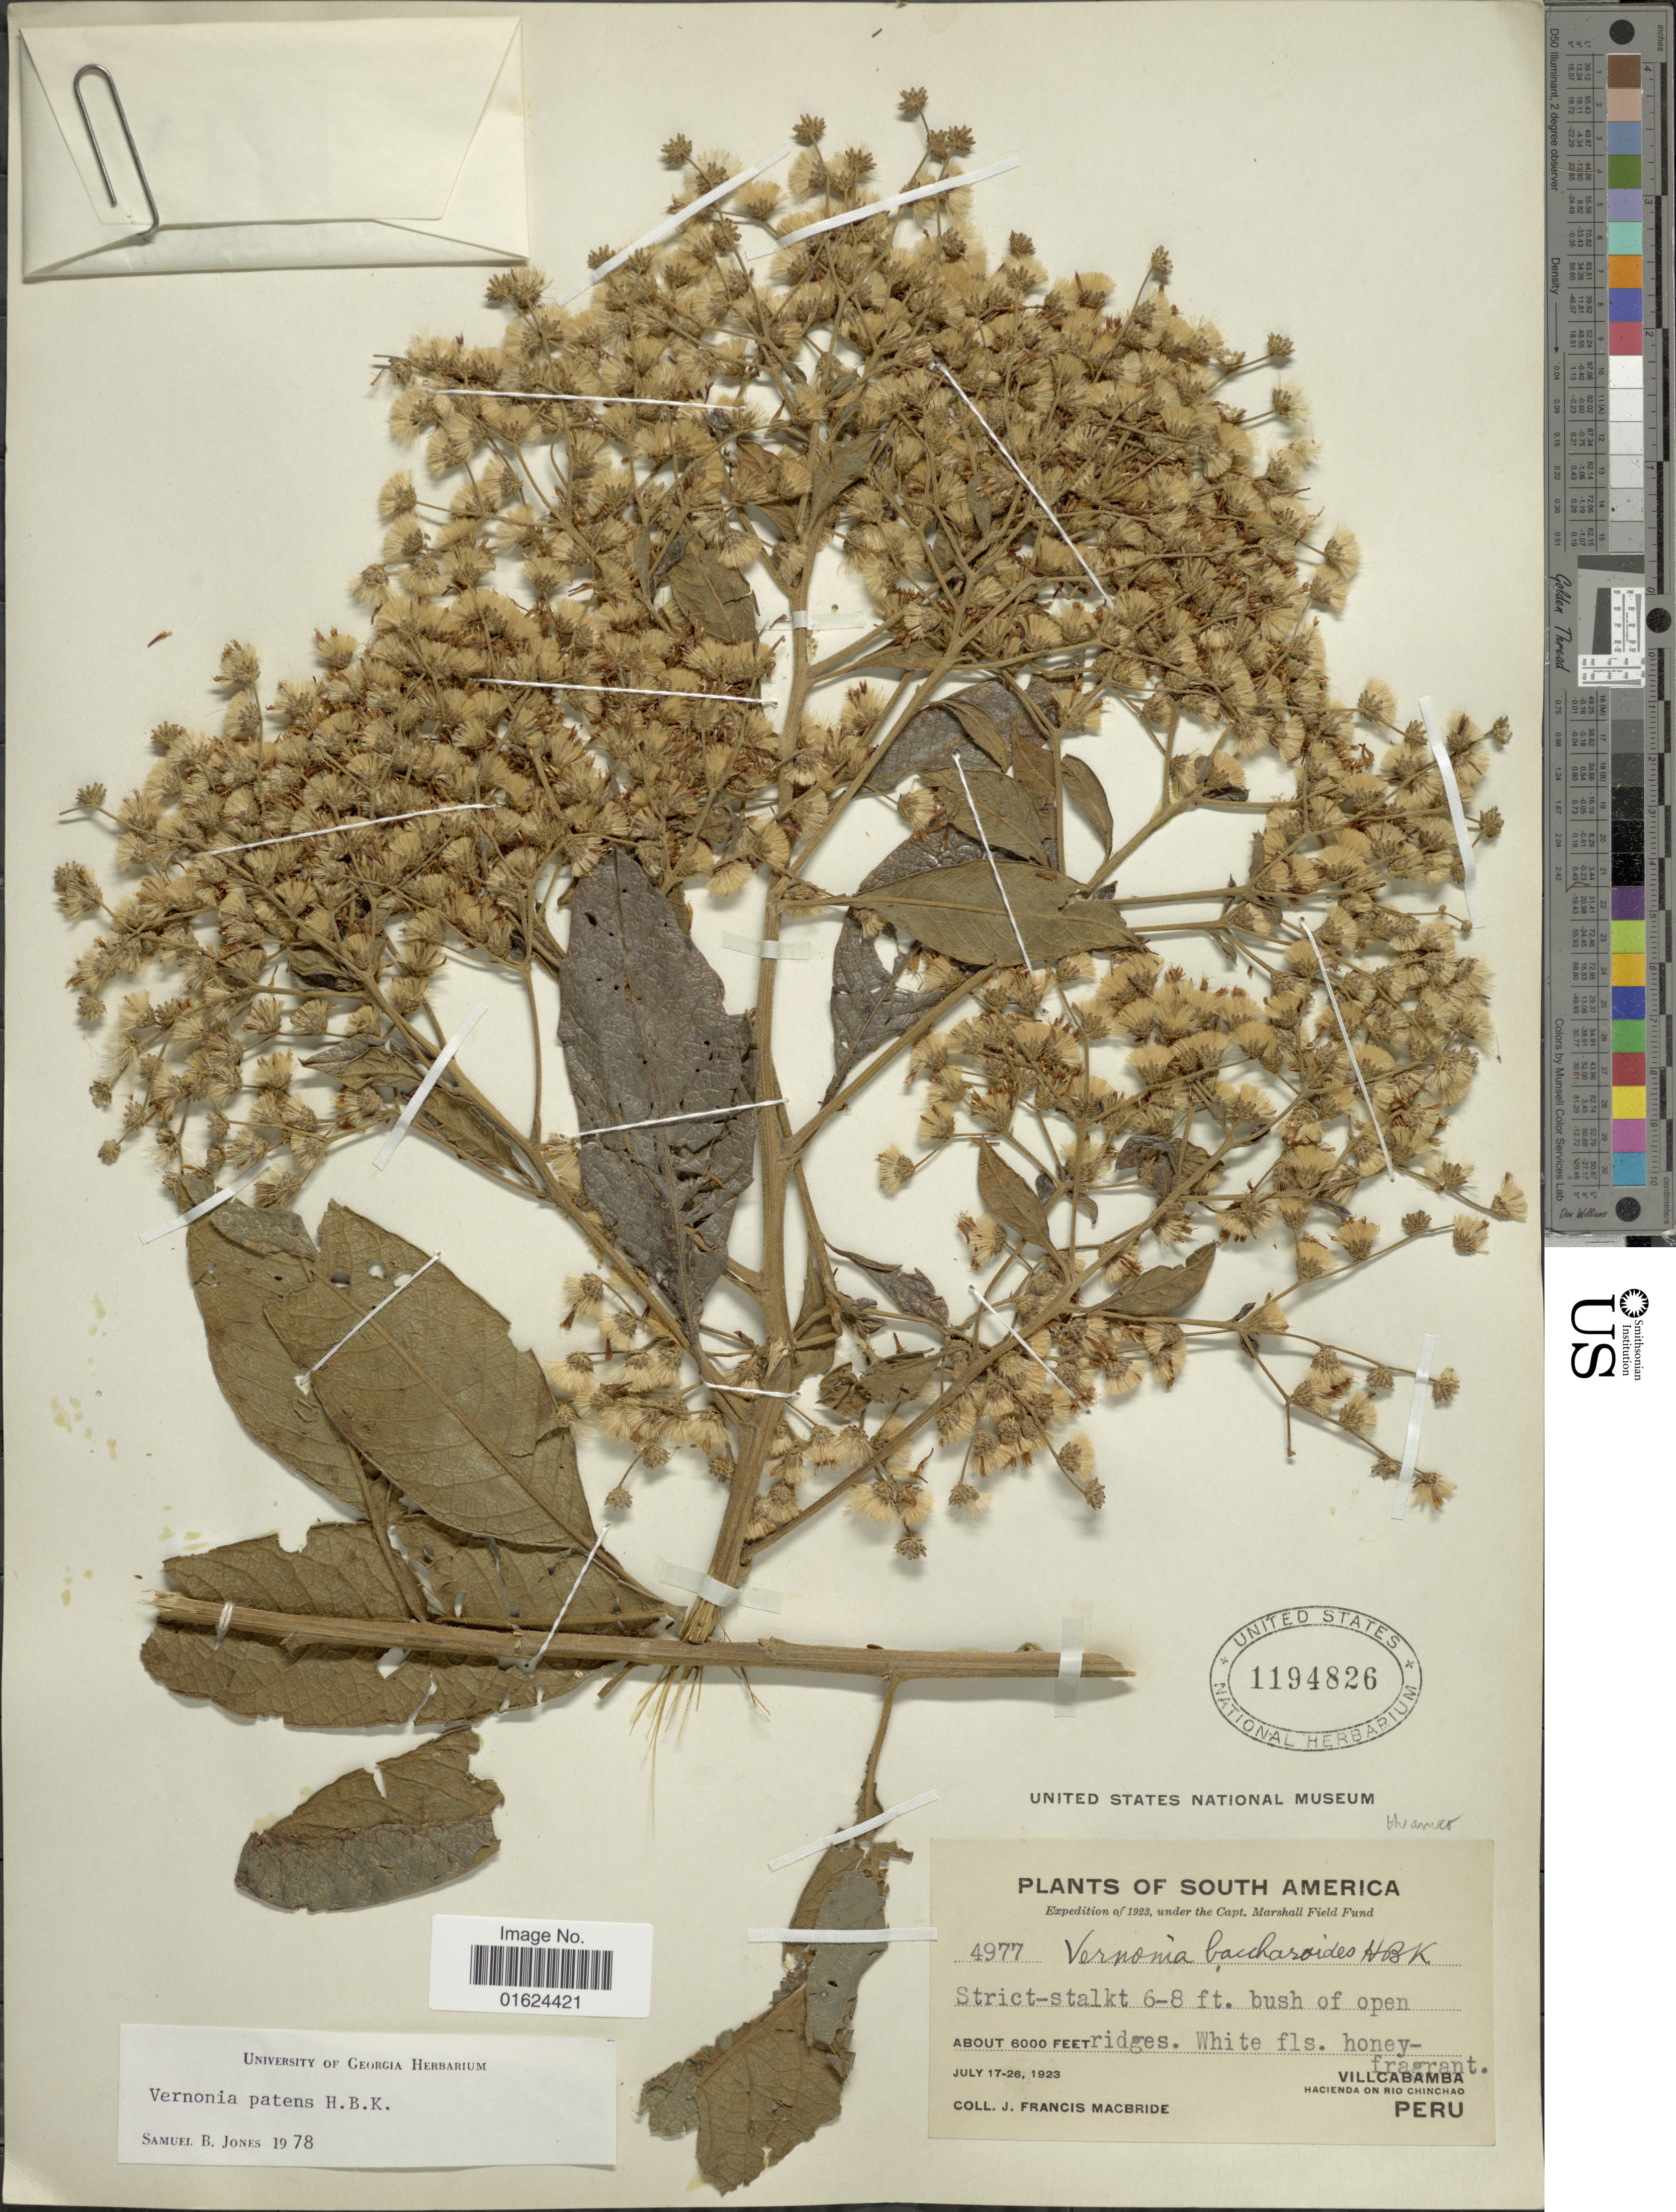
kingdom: Plantae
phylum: Tracheophyta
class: Magnoliopsida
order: Asterales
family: Asteraceae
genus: Vernonanthura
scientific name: Vernonanthura patens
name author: (Kunth) H. Rob.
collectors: J. F. Macbride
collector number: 4977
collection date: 1923-07-17/1923-07-26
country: Peru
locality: Villcabamba, Hacienda on Rio Chinchao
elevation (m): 1829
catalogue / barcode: US 1194826